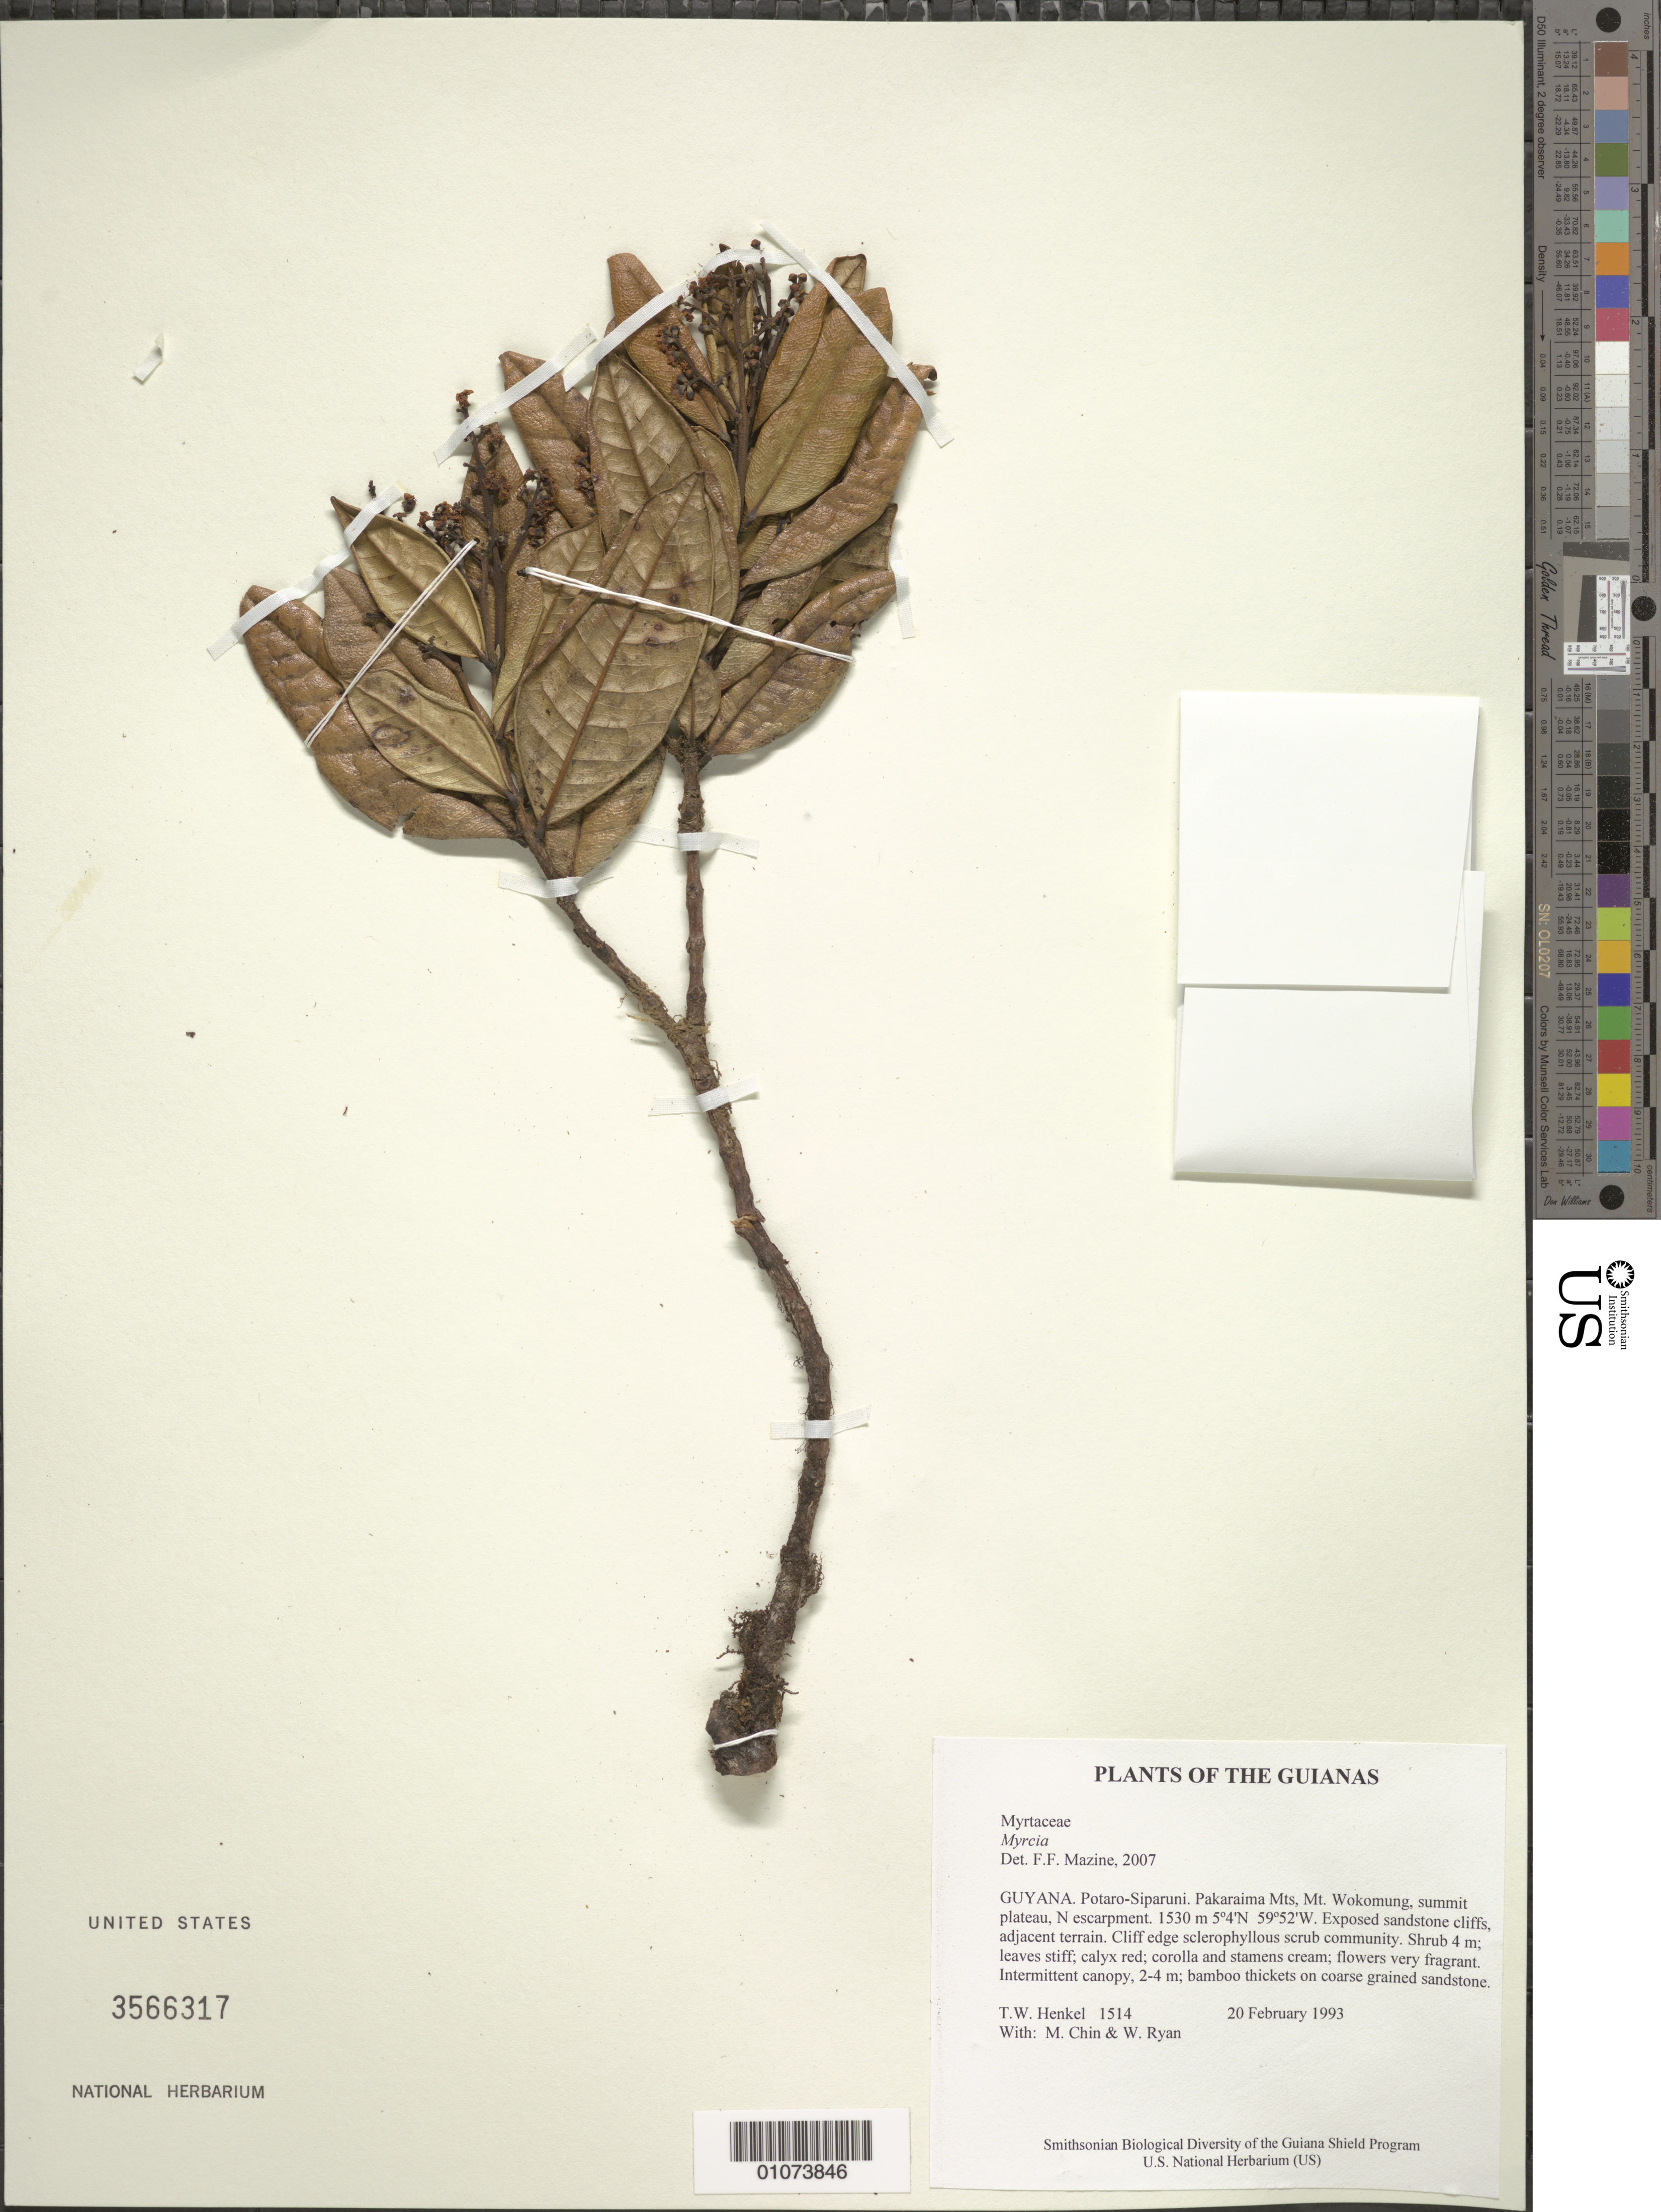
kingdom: Plantae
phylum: Tracheophyta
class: Magnoliopsida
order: Myrtales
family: Myrtaceae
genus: Myrcia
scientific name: Myrcia sp.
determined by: Mazine, Fiorella F.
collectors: T. Henkel, M. Chin & W. Ryan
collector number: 1514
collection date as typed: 20 February 1993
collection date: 1993-02-20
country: Guyana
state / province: Potaro-Siparuni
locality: Pakaraima Mts, Mt. Wokomung, summit plateau, N escarpment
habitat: Exposed sandstone cliffs, adjacent terrain. Cliff edge sclerophyllous scrub community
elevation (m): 1530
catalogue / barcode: US 3566317